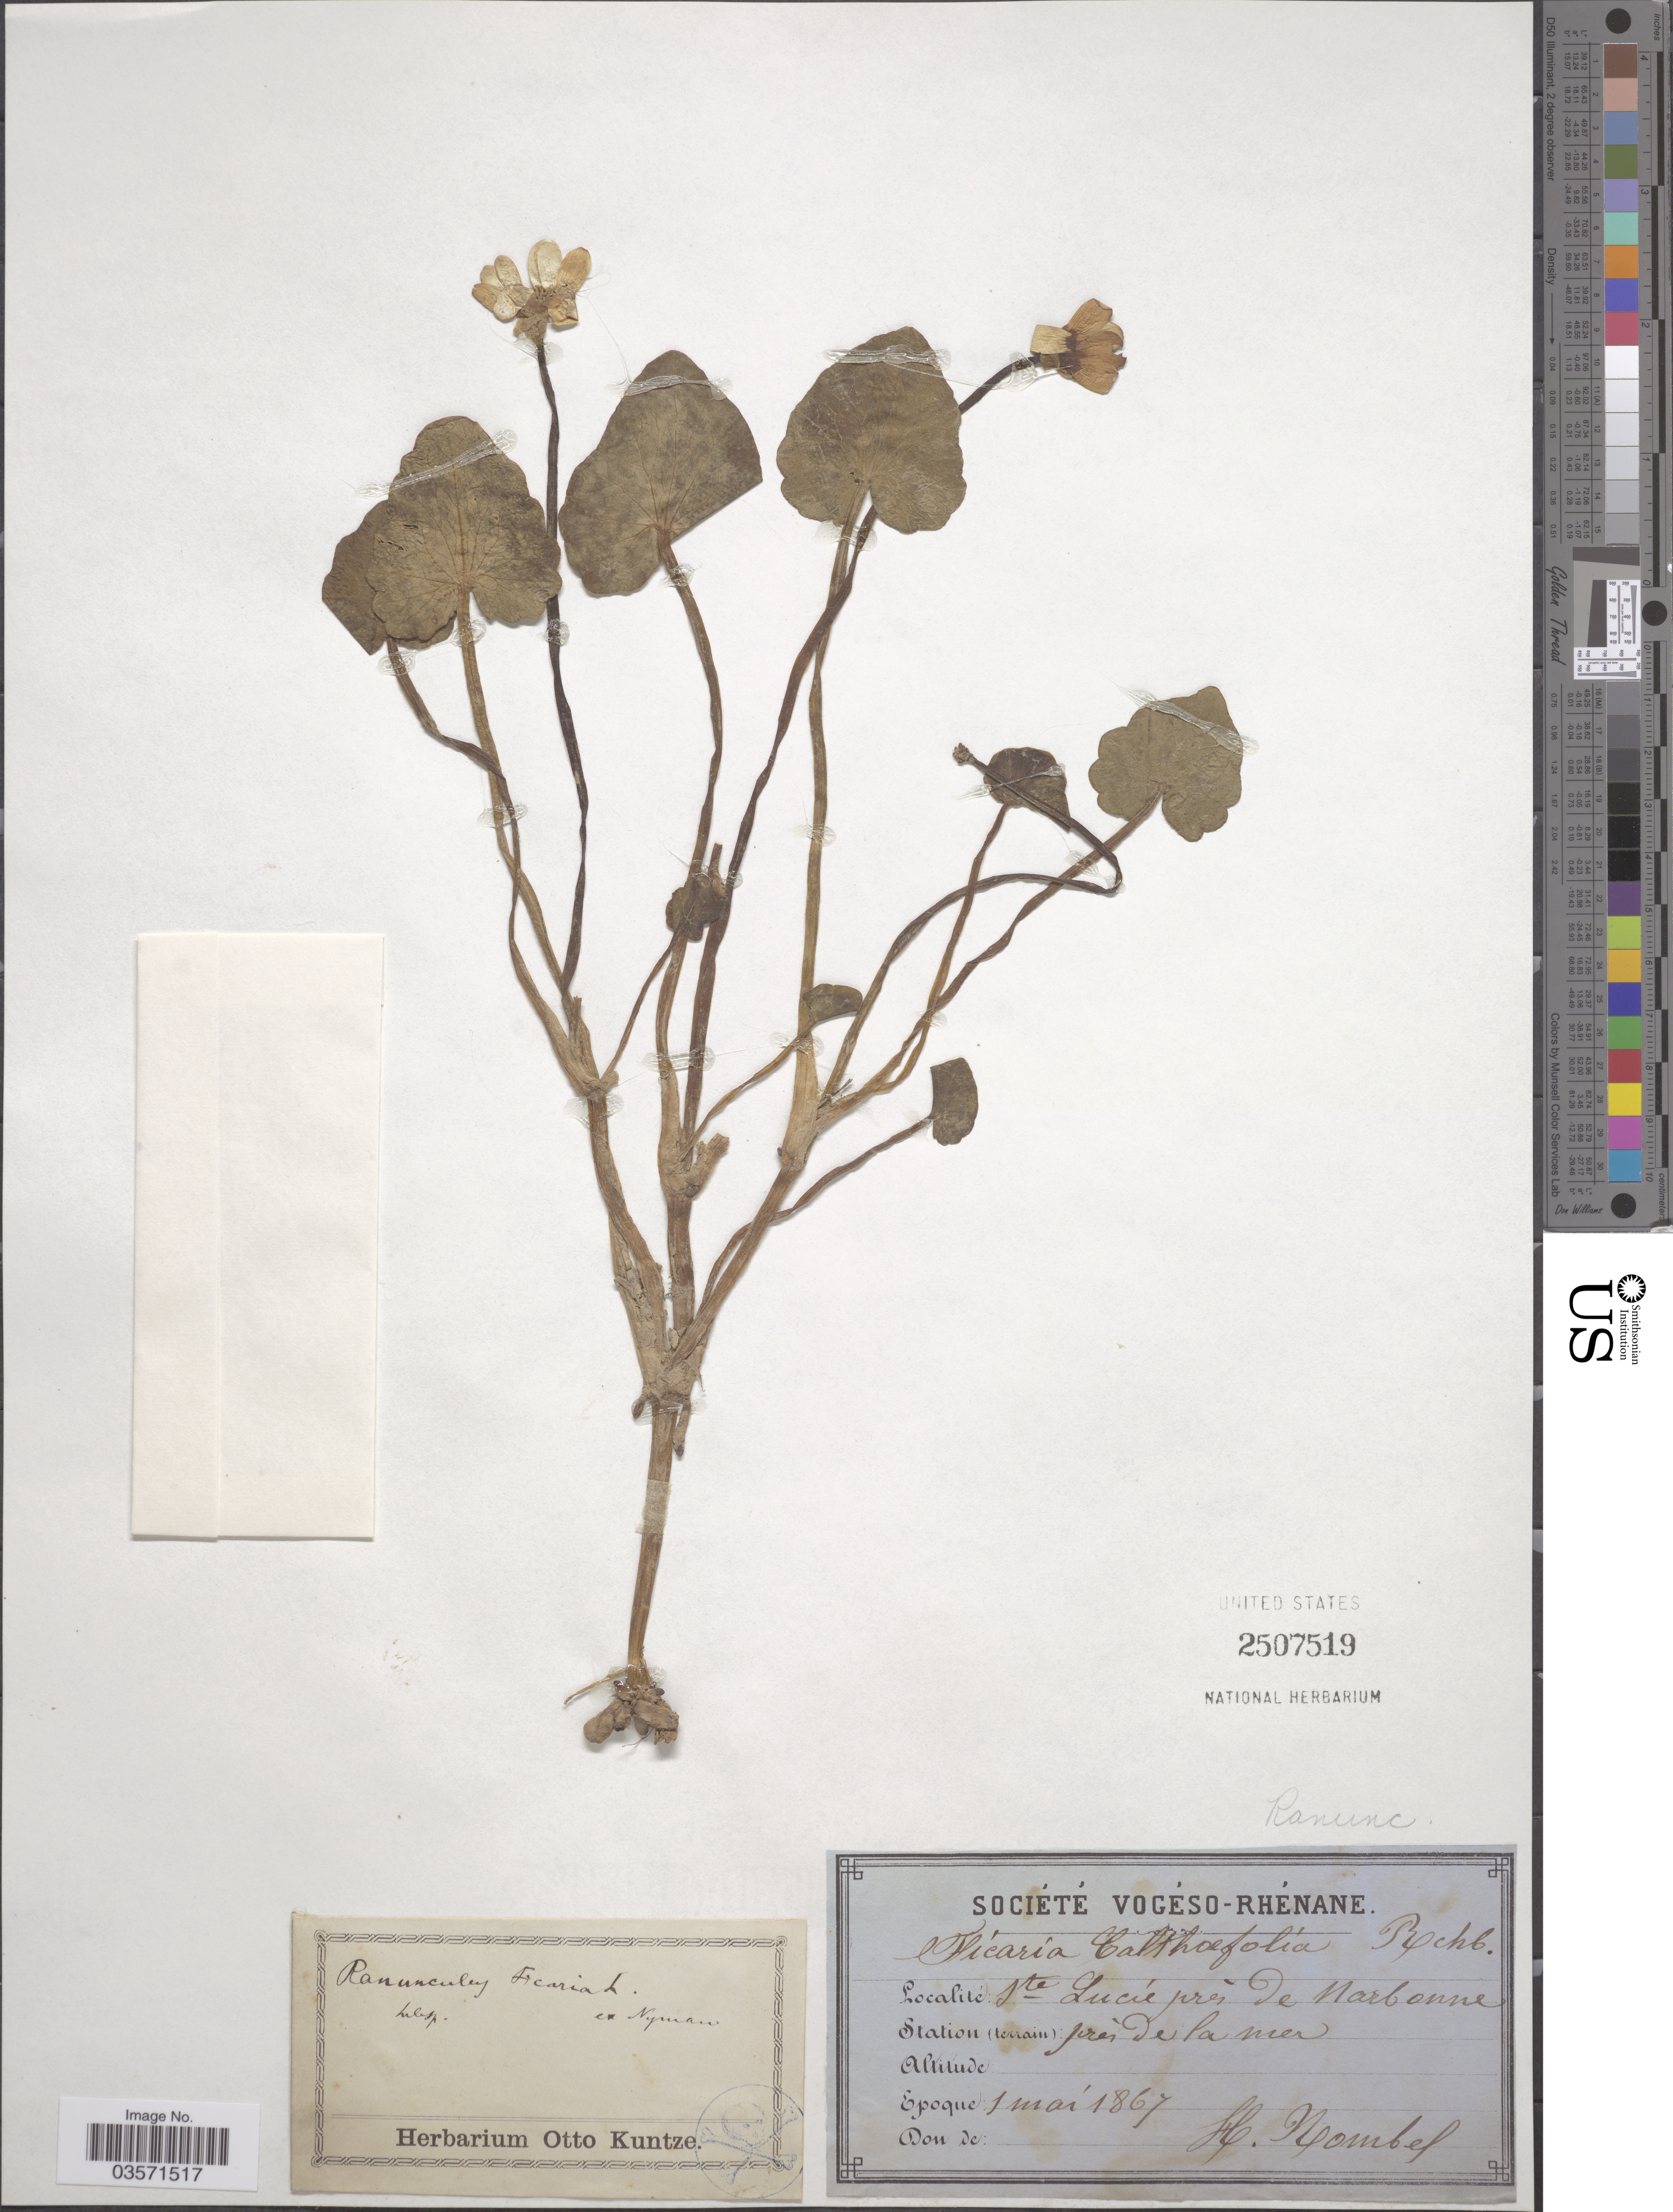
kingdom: Plantae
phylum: Tracheophyta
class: Magnoliopsida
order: Ranunculales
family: Ranunculaceae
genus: Ficaria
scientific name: Ficaria verna subsp. calthifolia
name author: (Rchb. f.) Nyman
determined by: Strong, M. T., (US), Smithsonian Institution - National Museum of Natural History (UNITED STATES)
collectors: H. Nombel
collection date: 1867-05-01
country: France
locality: Ste Lucié prés de Narbonne prés de la mer.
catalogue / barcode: US 2507519